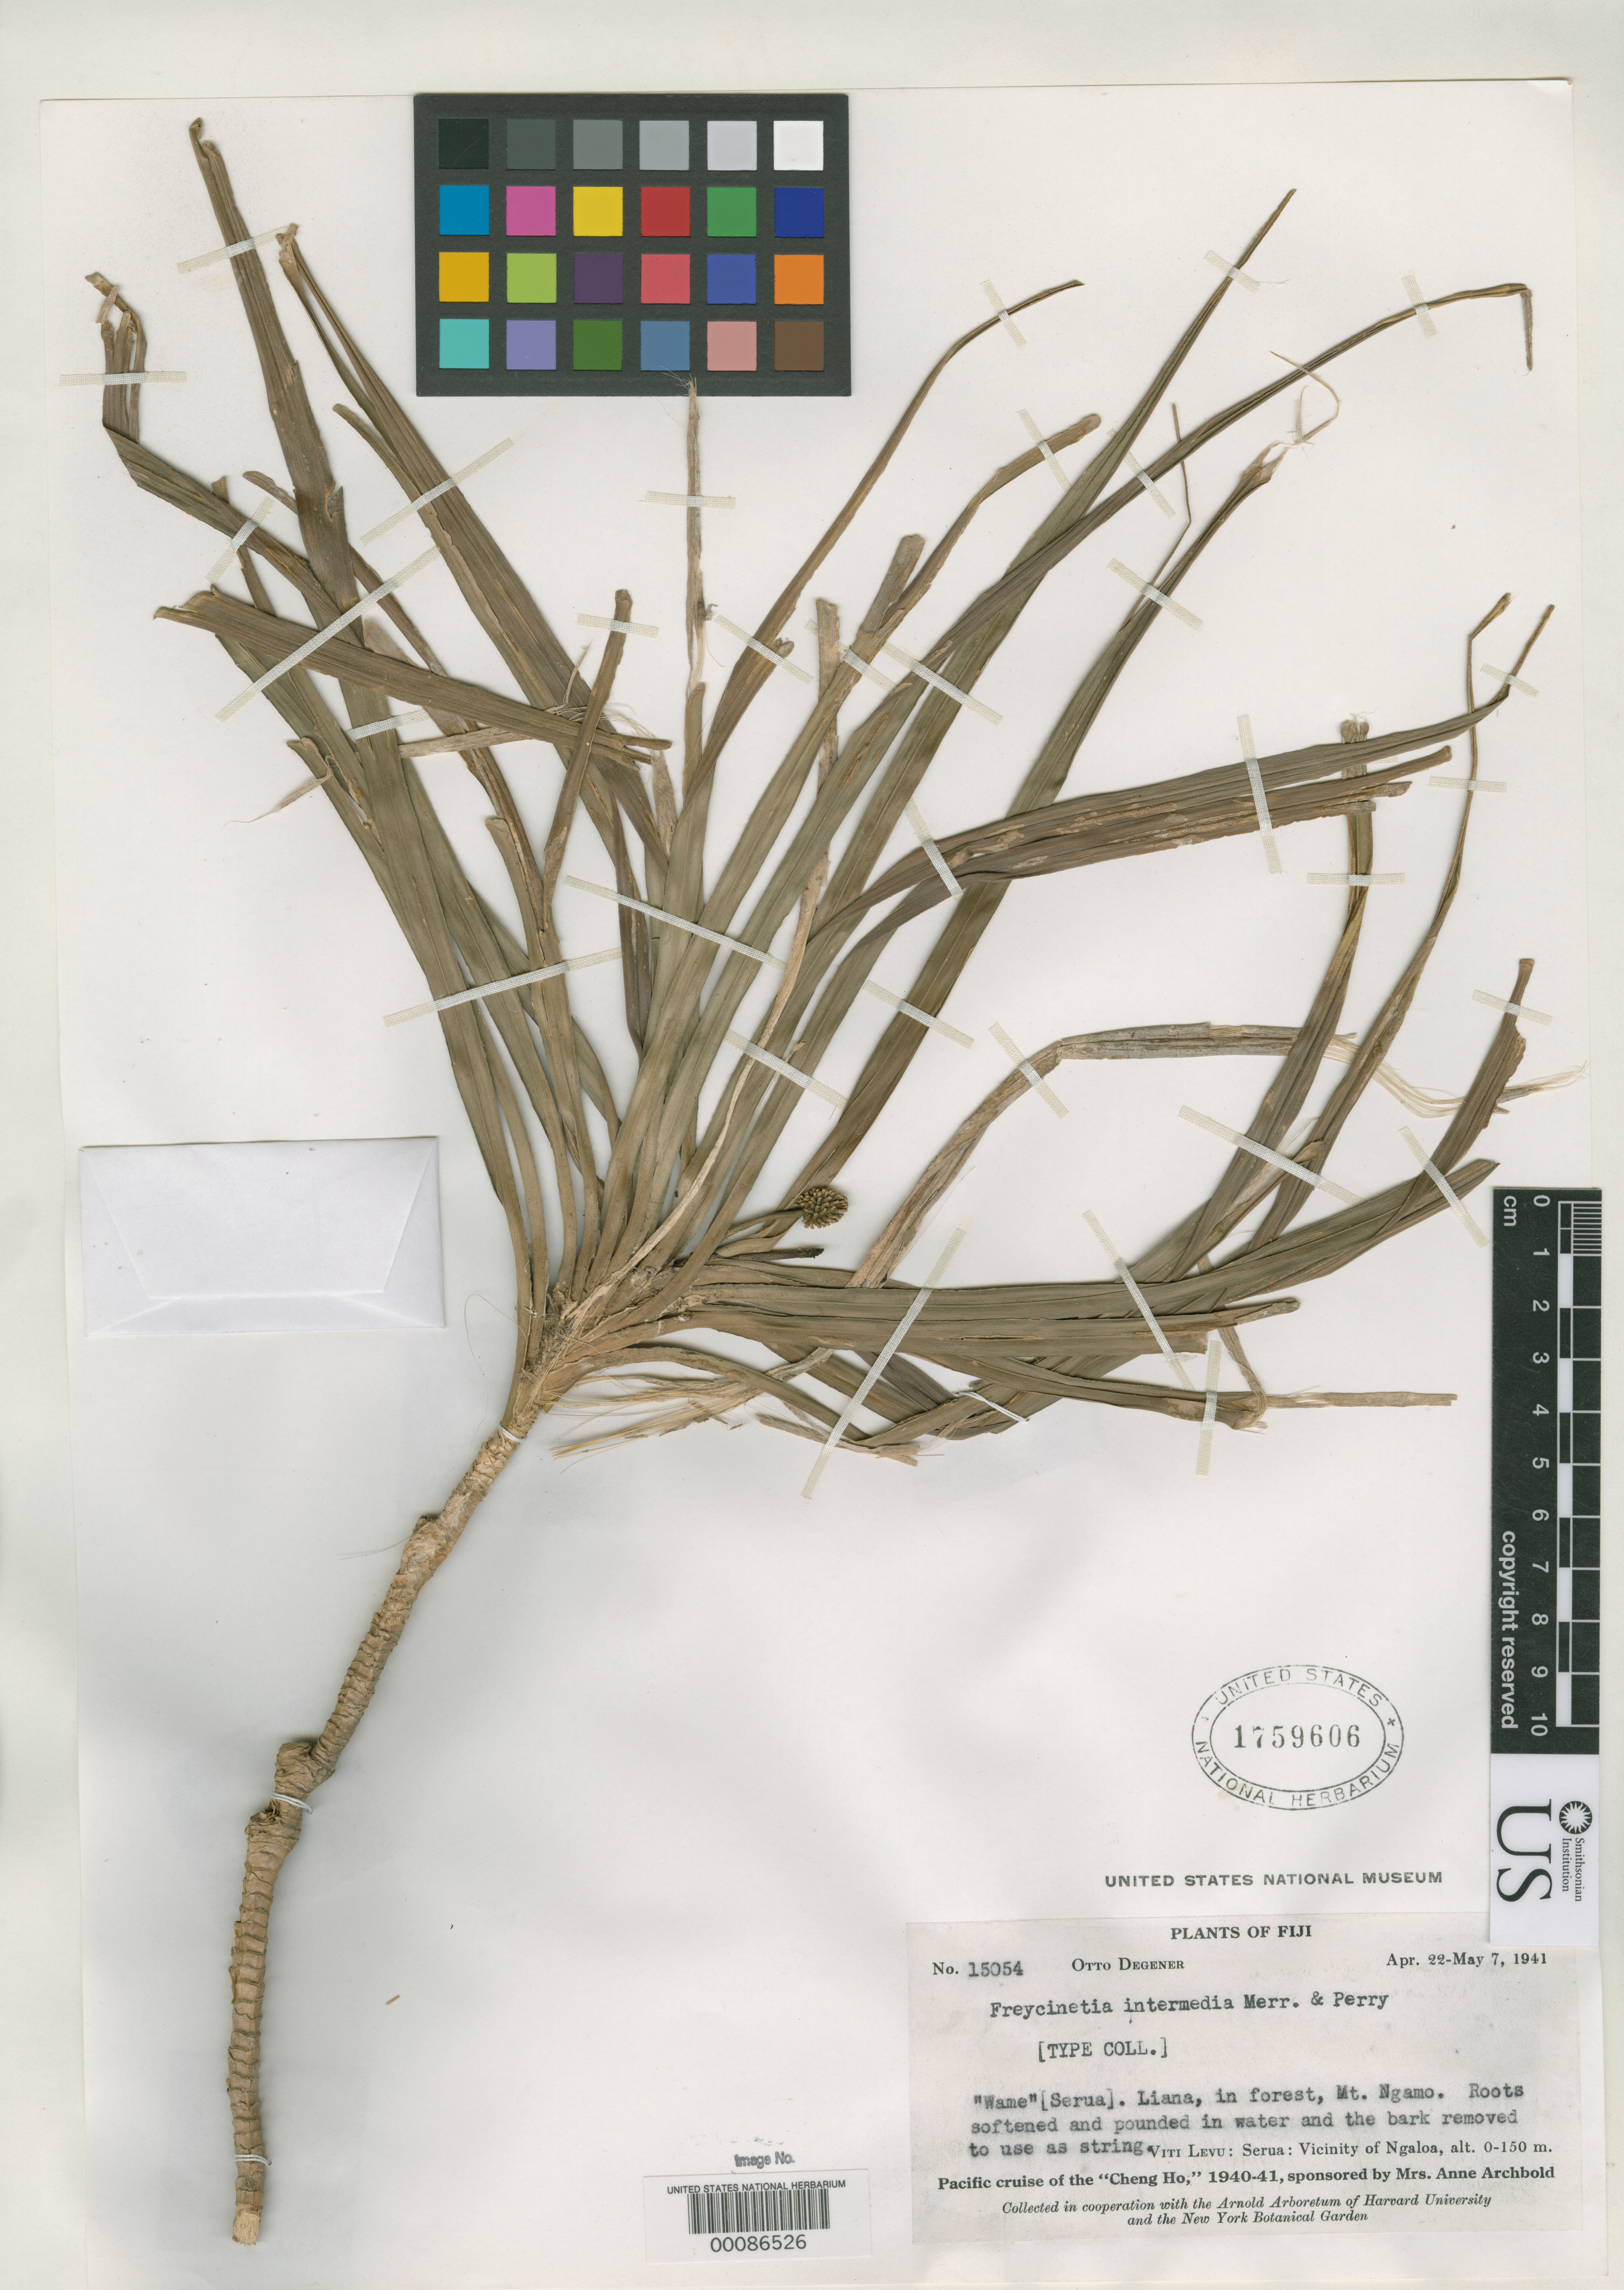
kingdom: Plantae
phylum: Tracheophyta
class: Liliopsida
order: Pandanales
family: Pandanaceae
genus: Freycinetia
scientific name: Freycinetia intermedia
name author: Merr. & L.M. Perry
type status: Isotype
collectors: O. Degener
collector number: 15054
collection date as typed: Apr 1941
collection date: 1941-04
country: Fiji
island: Viti Levu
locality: Serua, Mt. Ngamo, vicinity of Ngaloa. [Viti Levu Group]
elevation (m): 0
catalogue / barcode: US 1759606